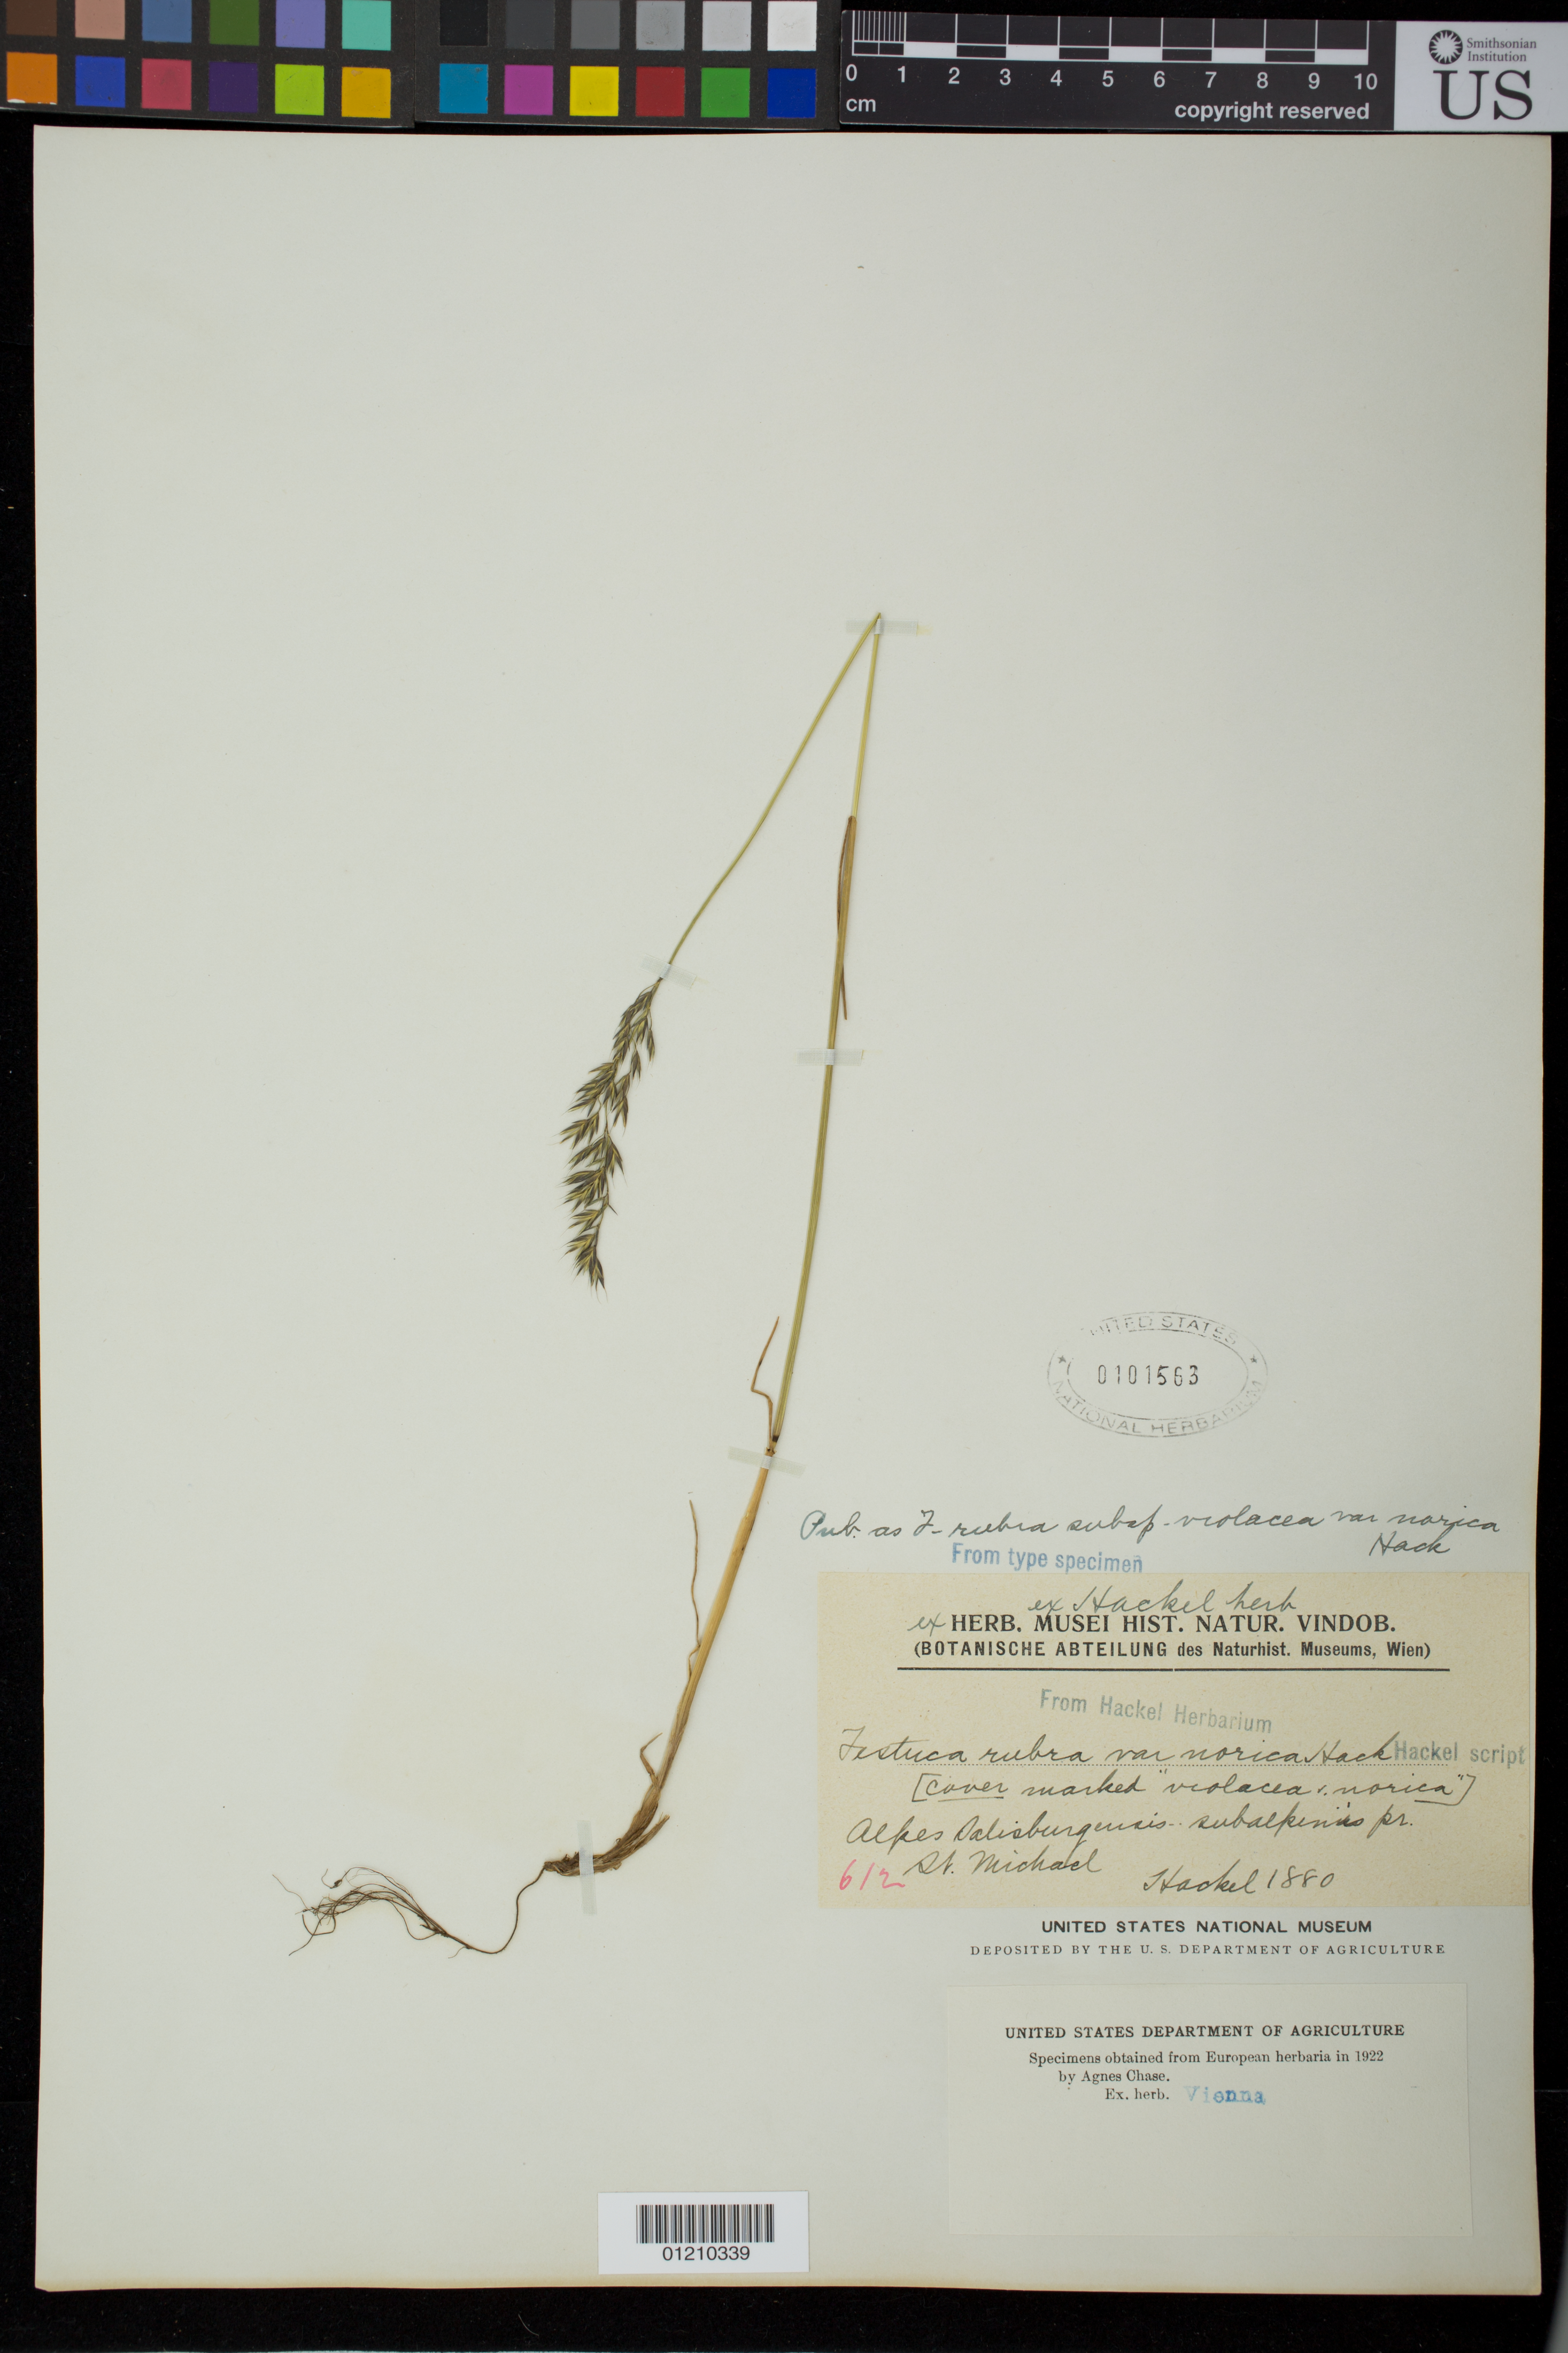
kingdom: Plantae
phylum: Tracheophyta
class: Liliopsida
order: Poales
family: Poaceae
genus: Festuca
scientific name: Festuca rubra var. norica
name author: Hack.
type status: Type Collection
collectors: E. Hackel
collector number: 612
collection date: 1886-08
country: Austria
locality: Alpes Salisburgensis: subalpinis pr. St. Michael.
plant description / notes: Fragmentary material of type specimen ex herb. Vienna.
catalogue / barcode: US 101563